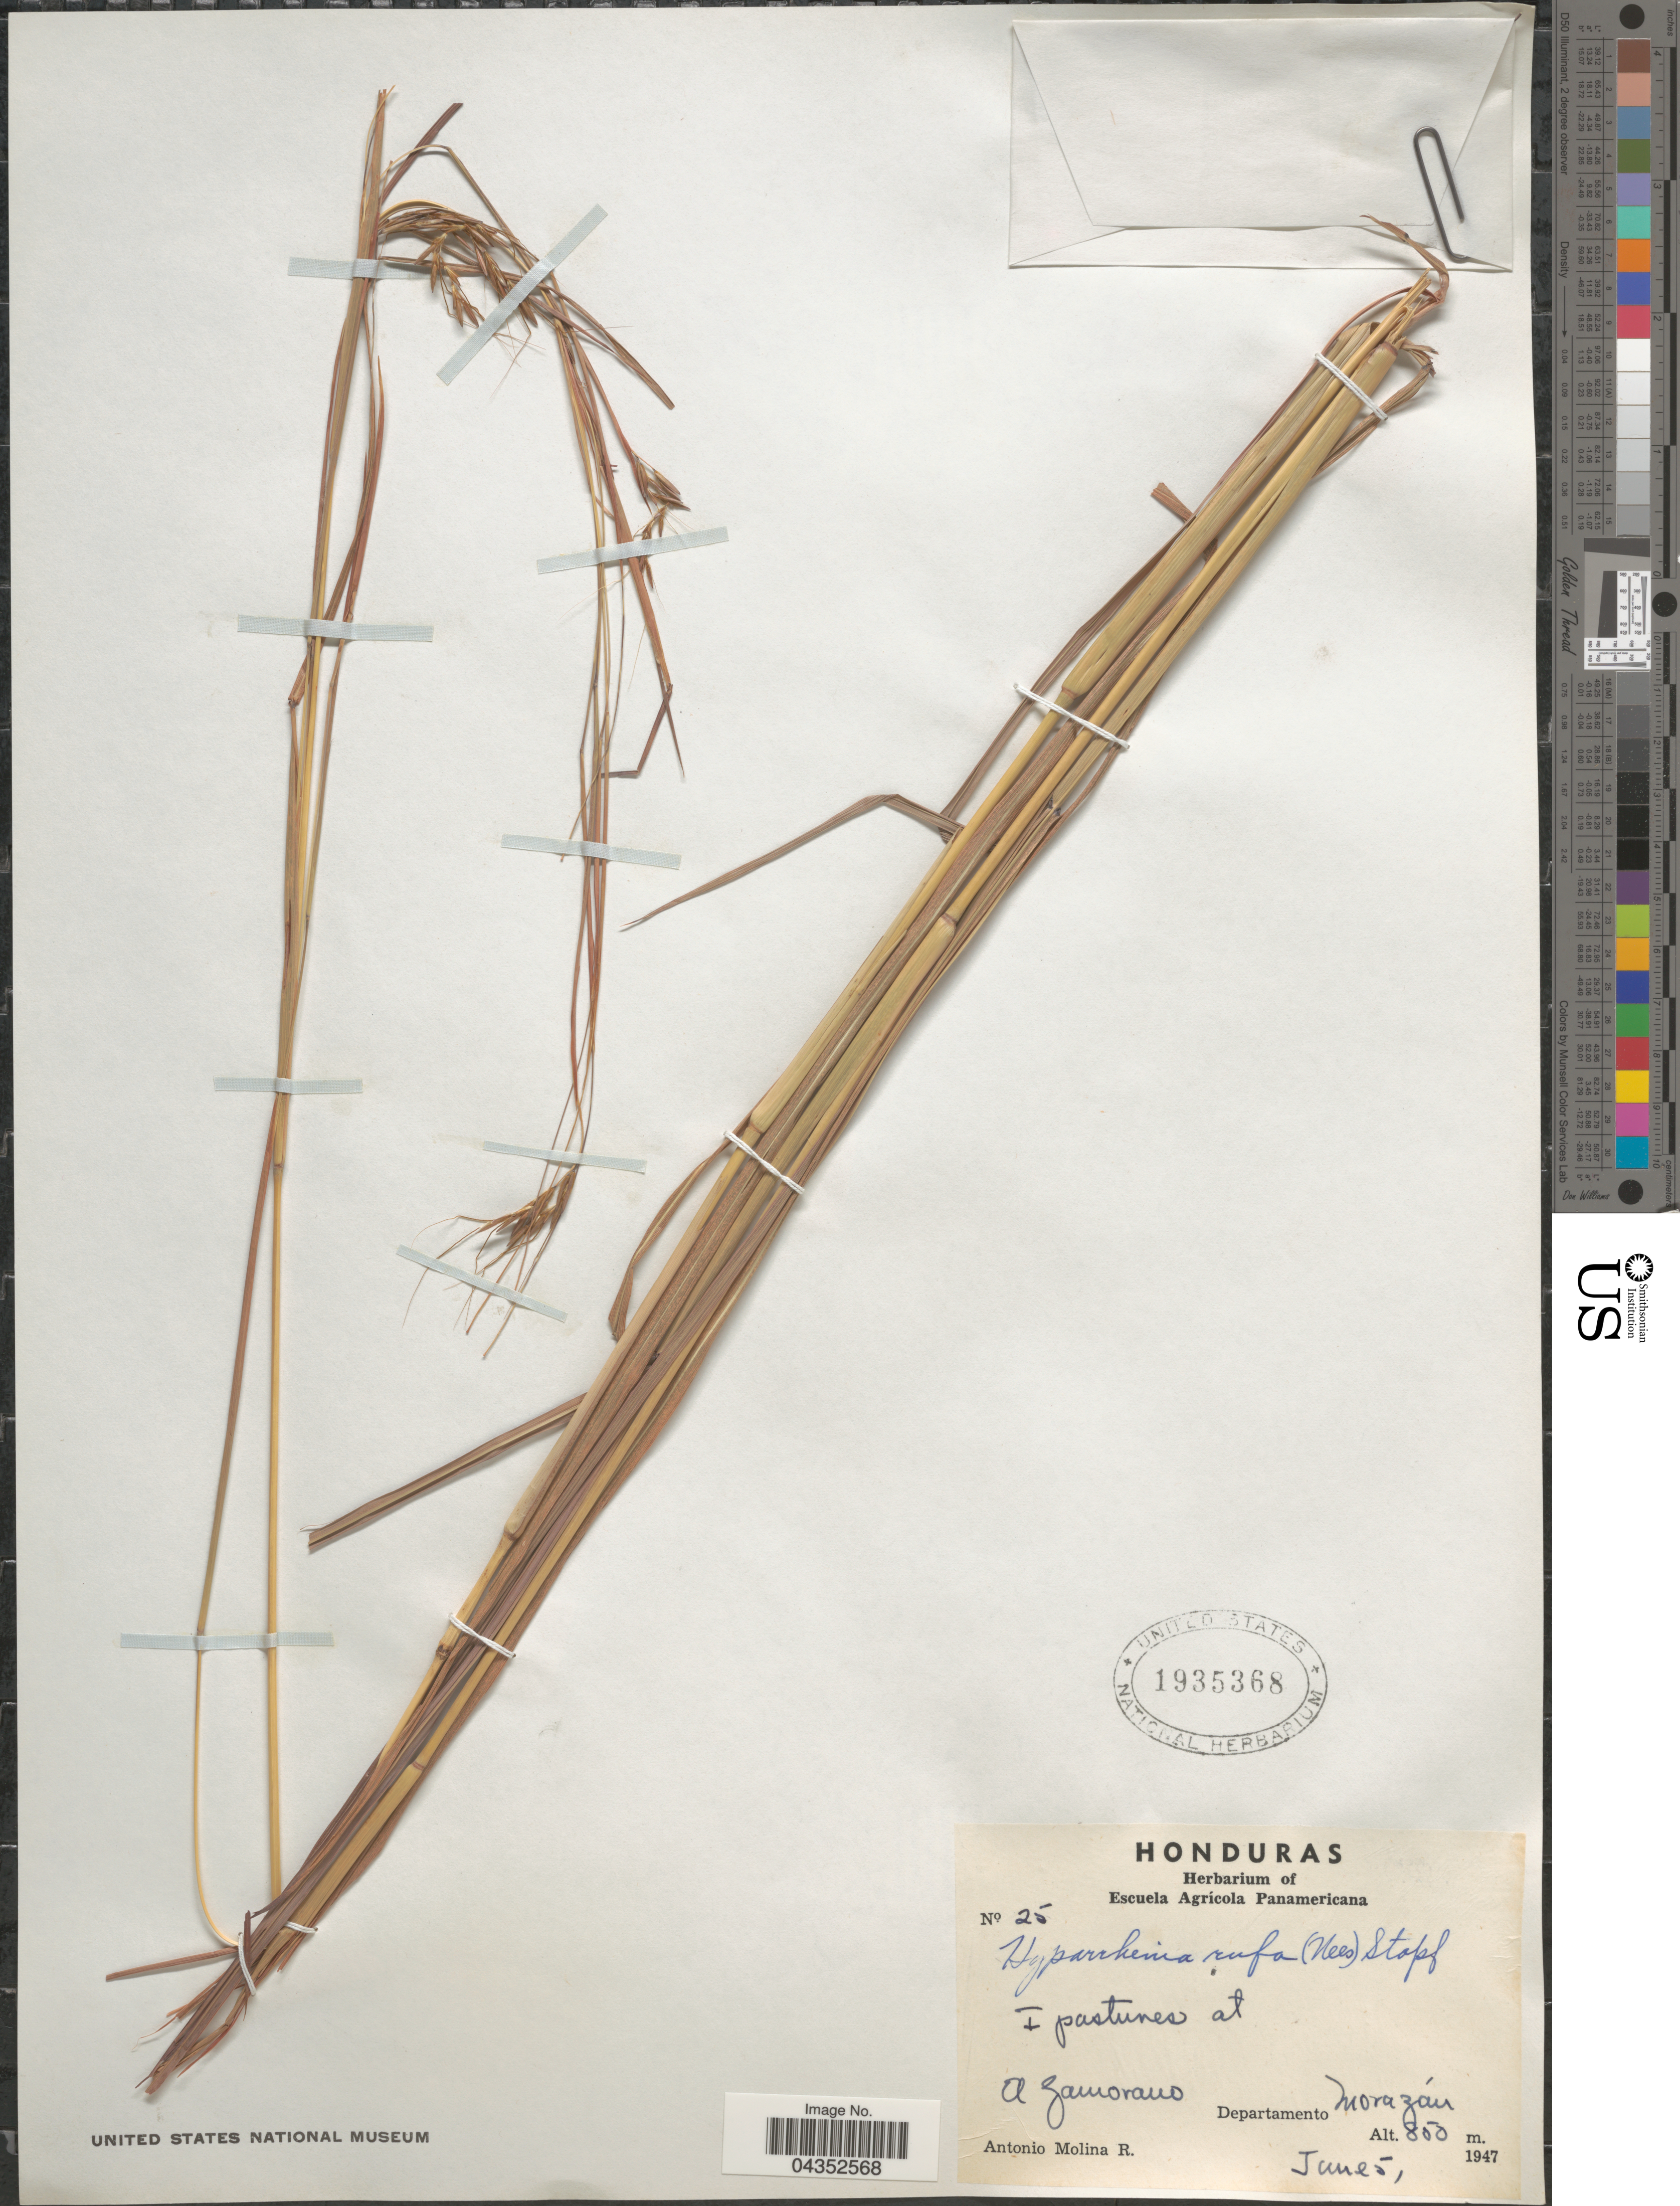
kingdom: Plantae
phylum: Tracheophyta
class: Liliopsida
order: Poales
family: Poaceae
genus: Hyparrhenia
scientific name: Hyparrhenia rufa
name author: (Nees) Stapf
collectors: A. Molina R.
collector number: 25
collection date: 1947-06-05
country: Honduras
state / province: Fco. Morazán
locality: El Zamorano. Departamento Morazán.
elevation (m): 850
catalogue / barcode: US 1935368